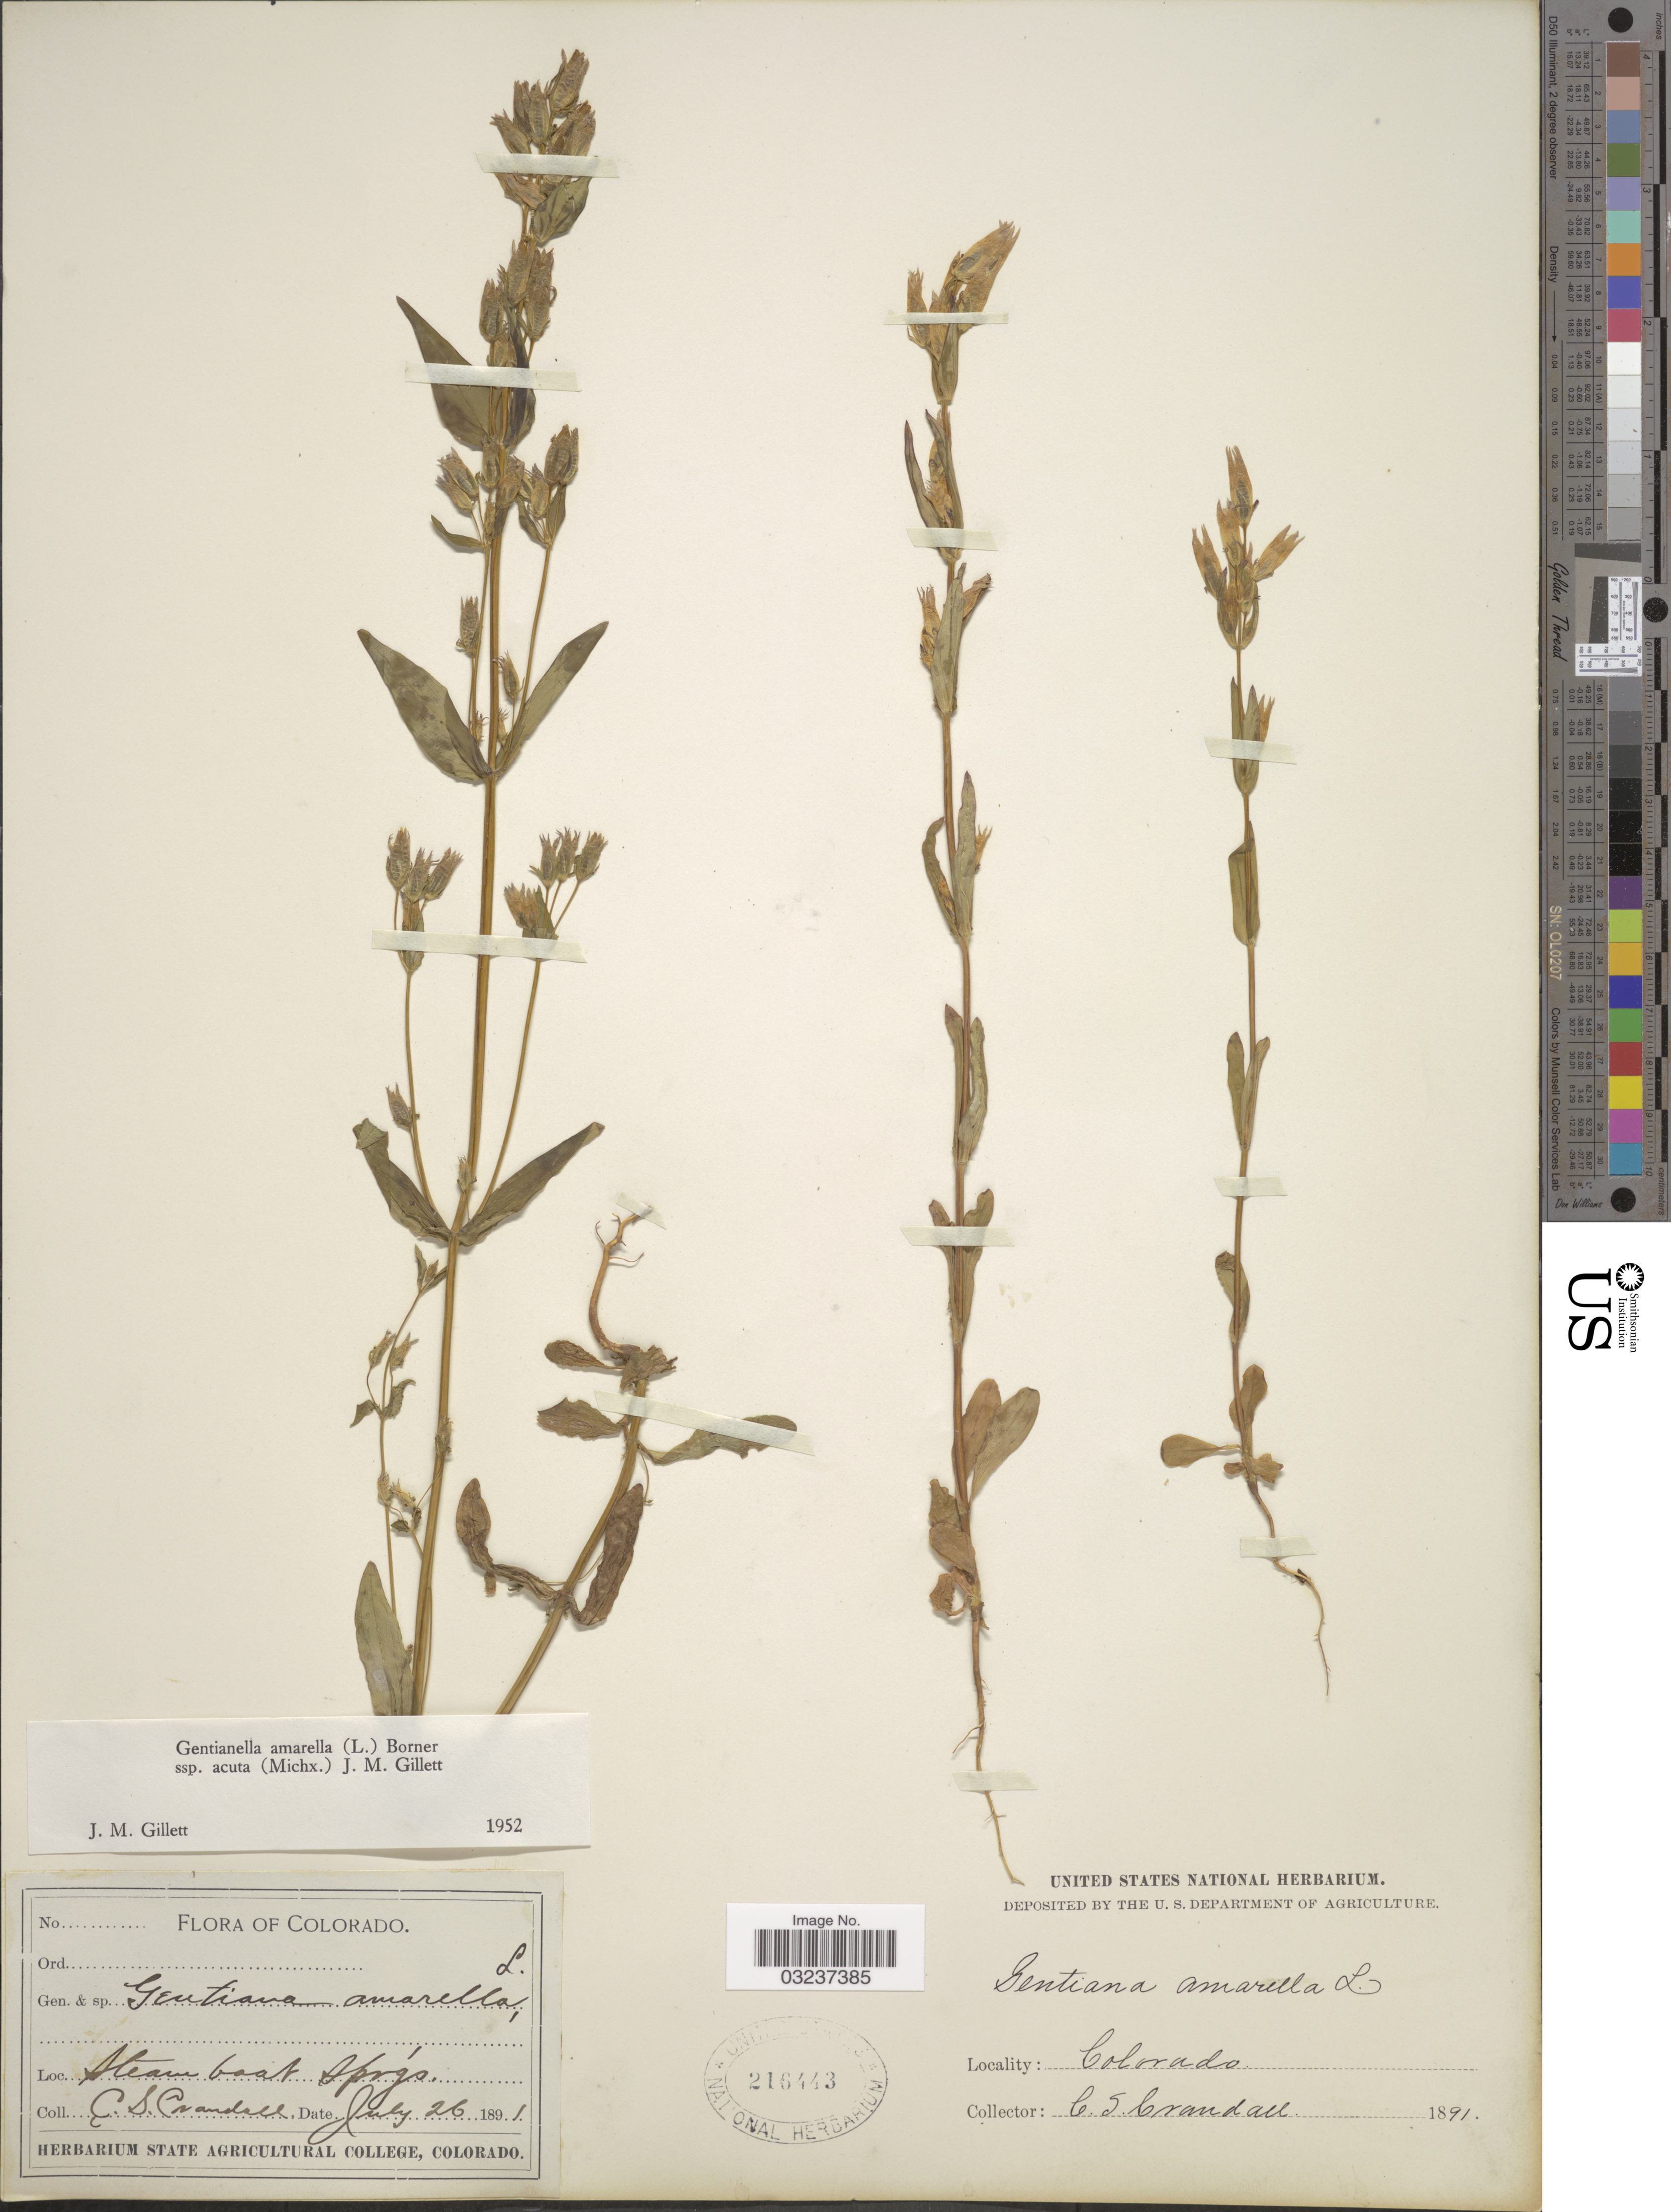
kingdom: Plantae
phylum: Tracheophyta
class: Magnoliopsida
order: Gentianales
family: Gentianaceae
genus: Gentianella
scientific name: Gentianella amarella subsp. acuta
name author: (Michx.) J.M. Gillett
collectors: C. Crandall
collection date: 1891-07-26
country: United States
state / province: Colorado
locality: Steam Boat Sprgs.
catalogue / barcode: US 216443